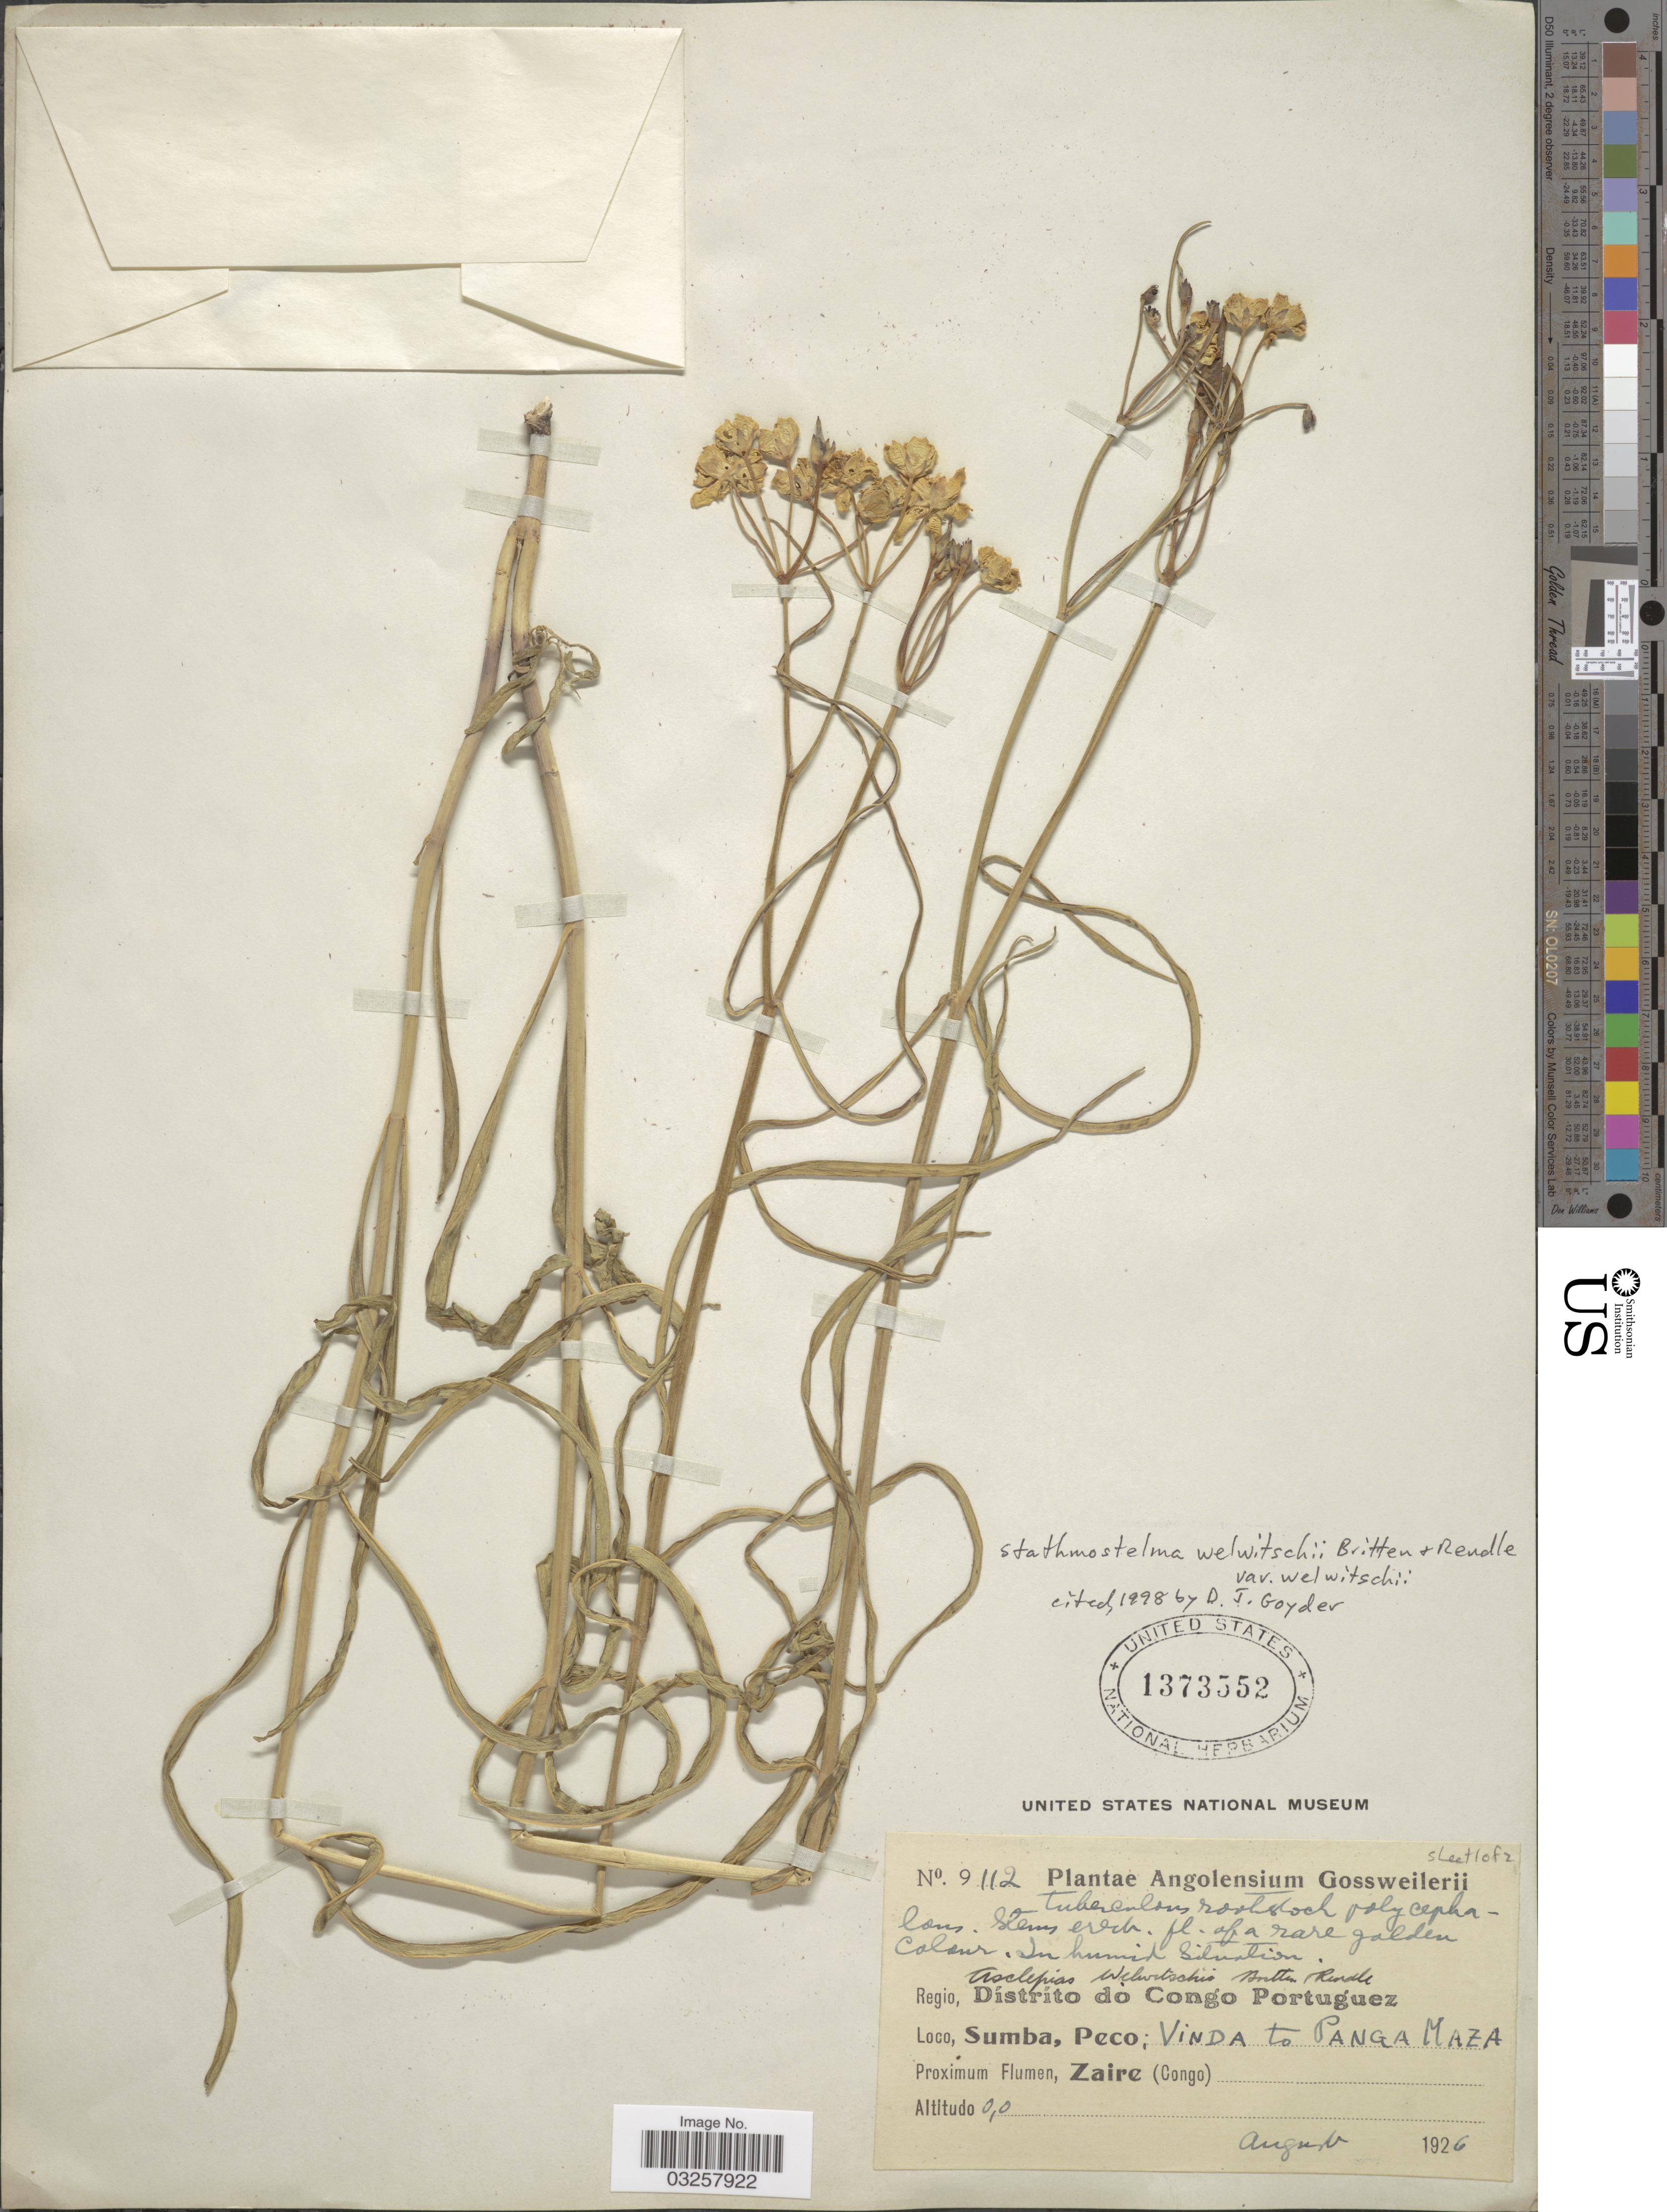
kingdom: Plantae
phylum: Tracheophyta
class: Magnoliopsida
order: Gentianales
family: Apocynaceae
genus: Stathmostelma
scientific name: Stathmostelma welwitschii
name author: Britten & Rendle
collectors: -. Gossweiler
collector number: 9112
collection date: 1926-08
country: Angola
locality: Dístríto do Congo Portuguez. Sumba, Peco; Vinda to Panga Maza. Zaire (Congo).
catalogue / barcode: US 1373552